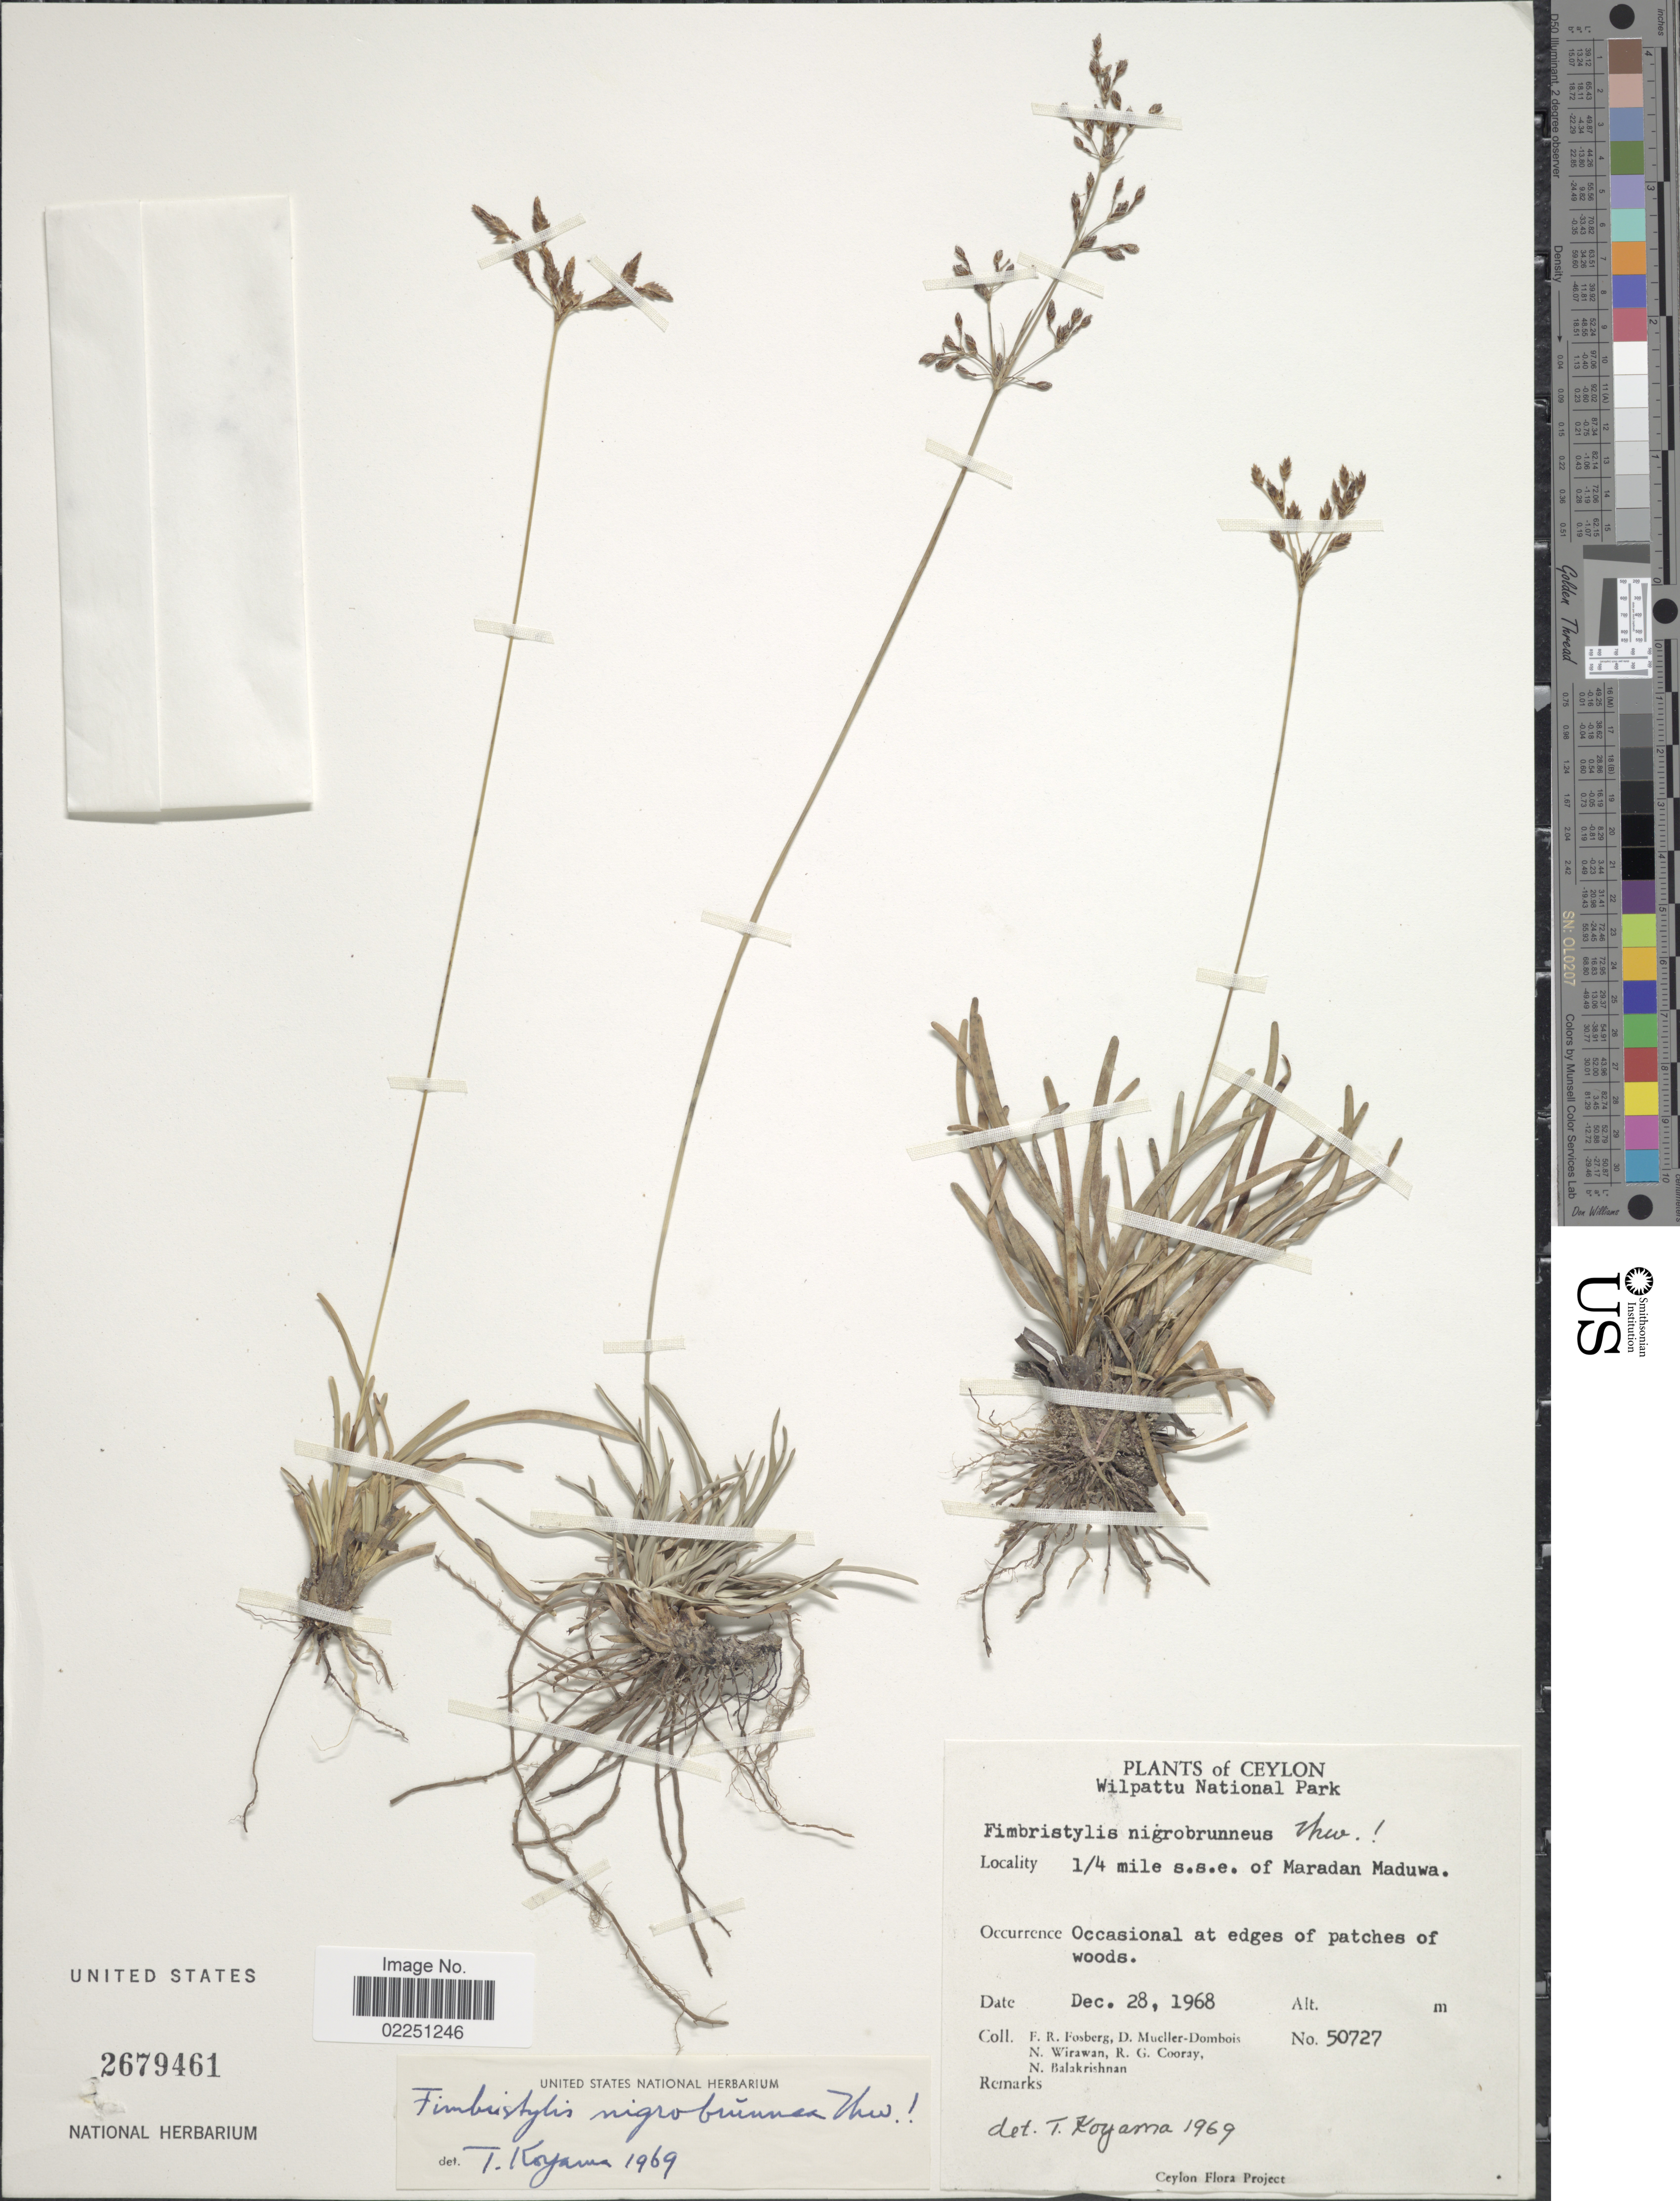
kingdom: Plantae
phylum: Tracheophyta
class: Liliopsida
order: Poales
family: Cyperaceae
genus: Fimbristylis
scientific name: Fimbristylis nigrobrunnea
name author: Thwaites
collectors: F. R. Fosberg, D. Mueller-Dombois, N. Wirawan, R. Cooray & N. Balakrishnan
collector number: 50727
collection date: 1968-12-28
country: Sri Lanka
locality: Ceylon. Wilpattu National Park. 1/4 mile s.s.e of Maradan Maduwa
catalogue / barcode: US 2679461